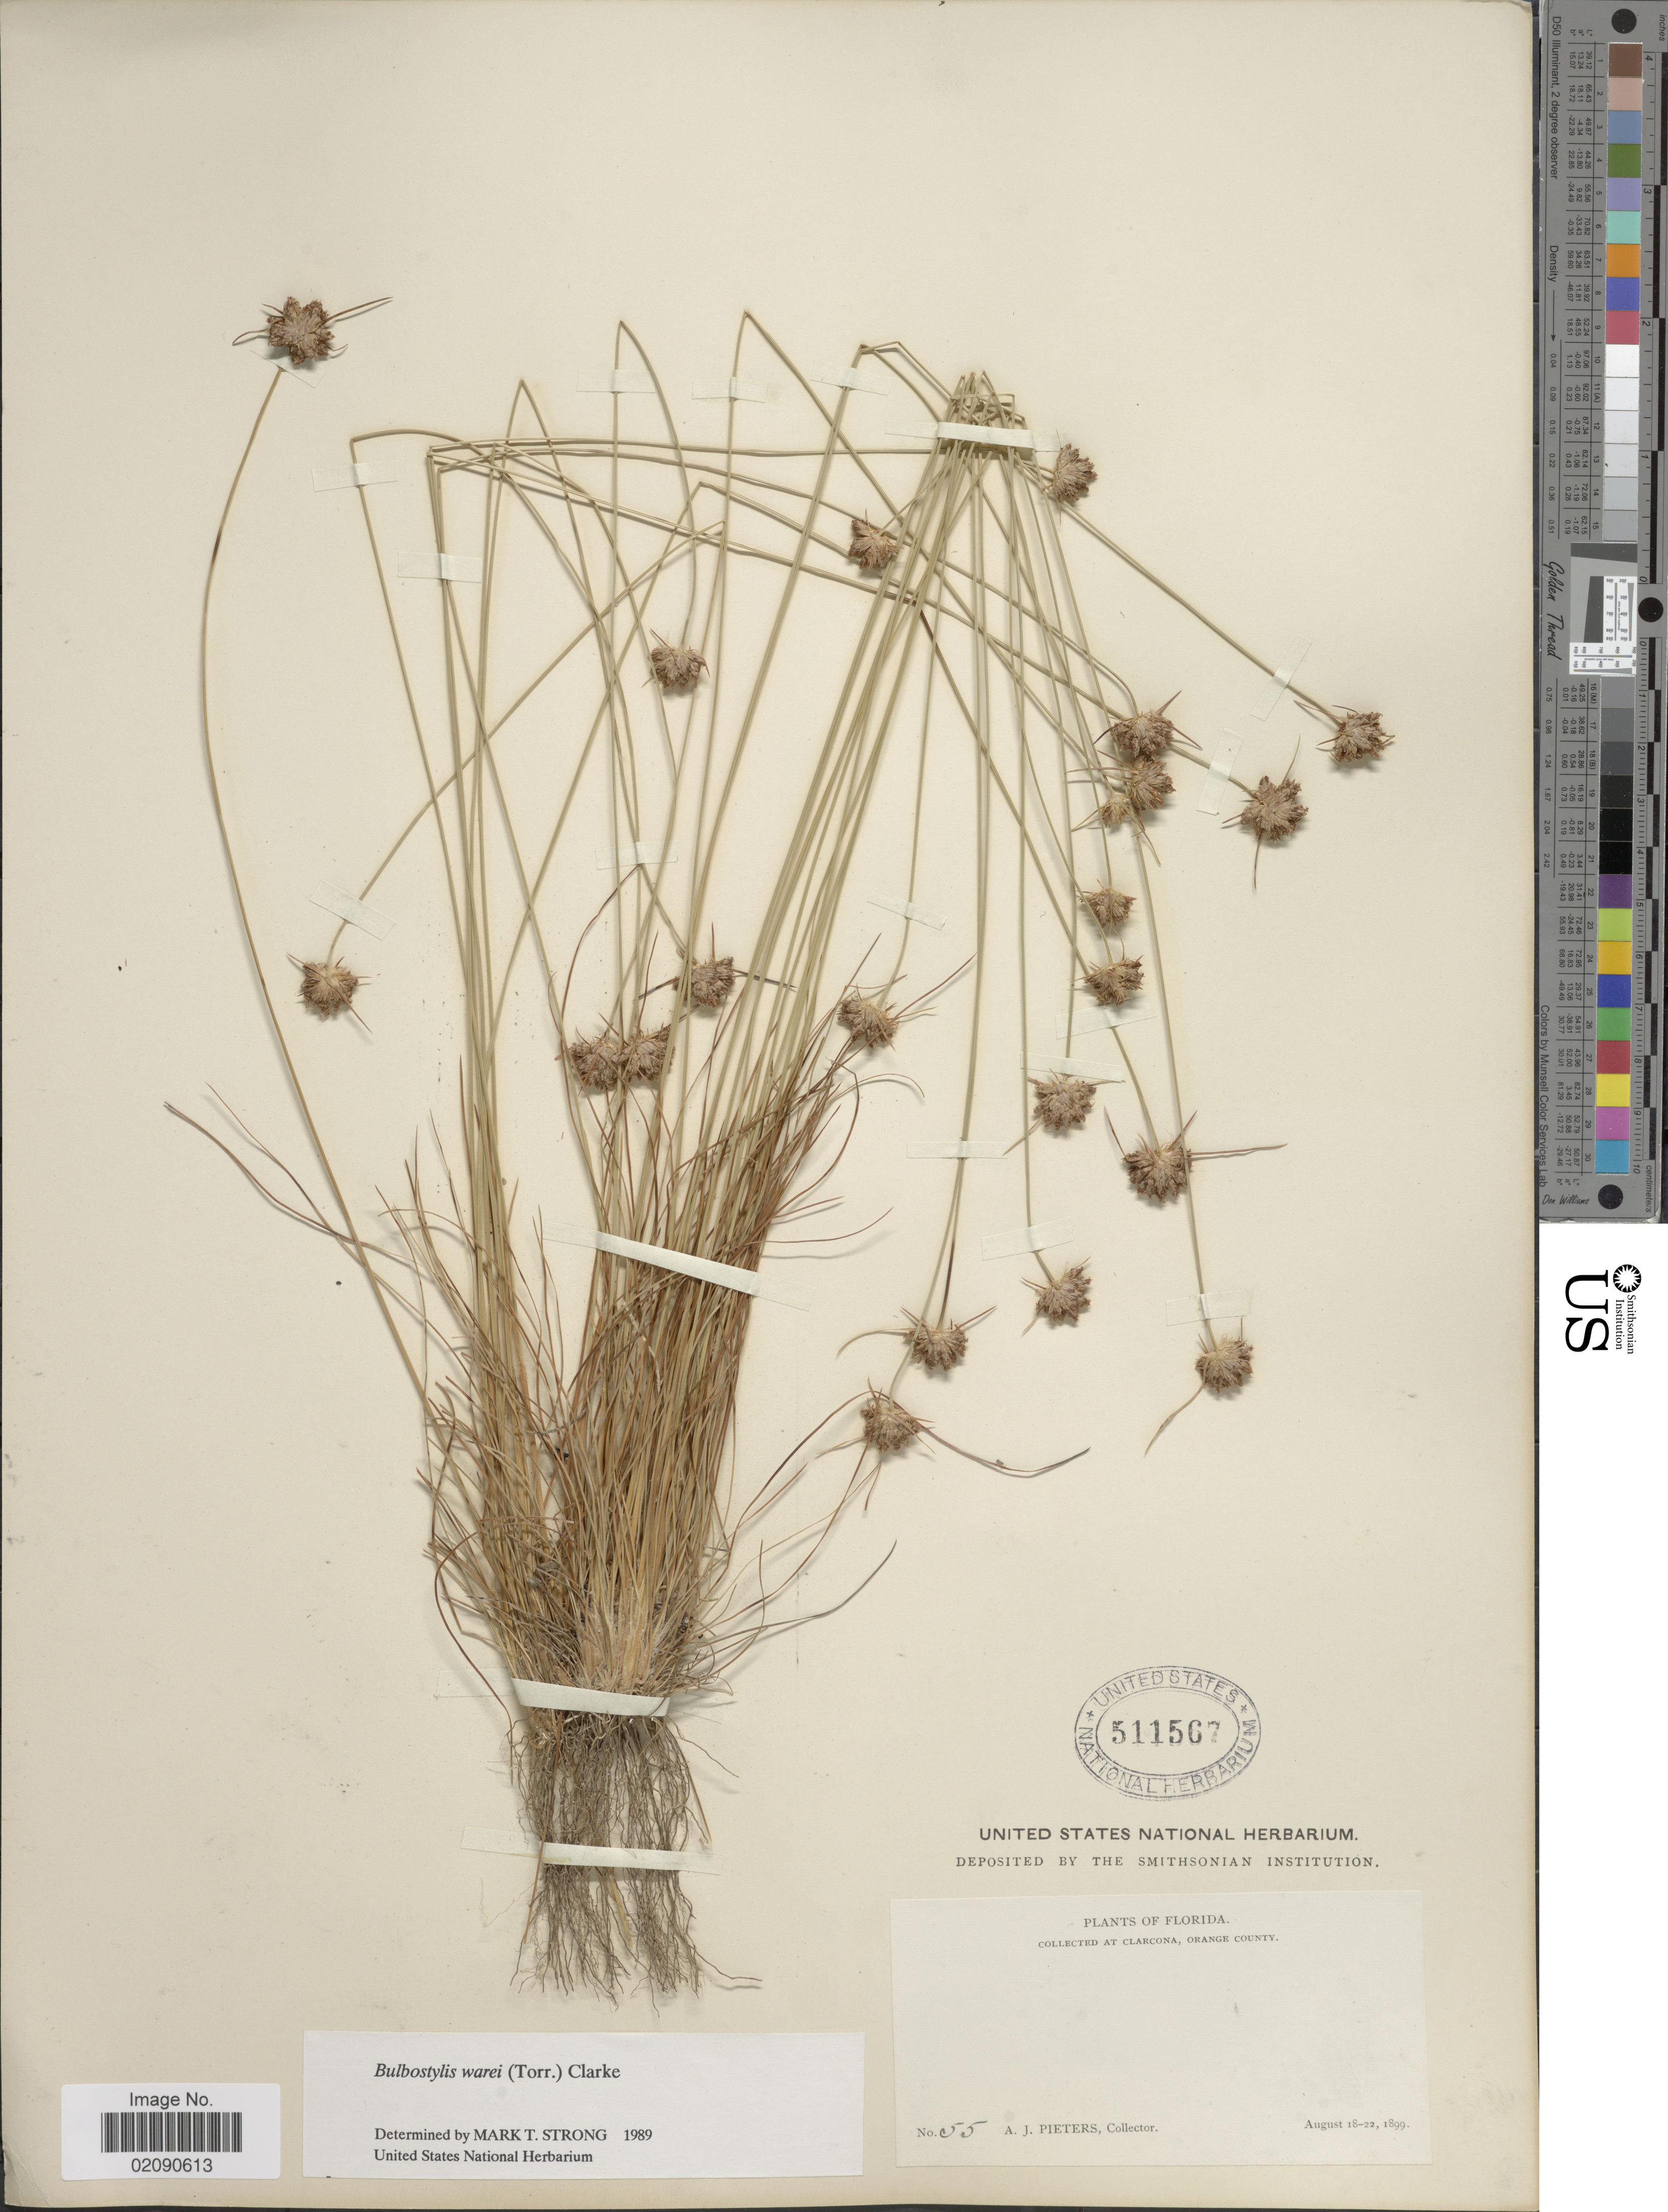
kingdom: Plantae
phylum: Tracheophyta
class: Liliopsida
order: Poales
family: Cyperaceae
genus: Bulbostylis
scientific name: Bulbostylis warei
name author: (Torr.) C.B. Clarke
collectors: A. Pieters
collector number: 55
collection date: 1899-08-18/1899-08-22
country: United States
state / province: Florida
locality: Clarcona, Orange County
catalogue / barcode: US 511567